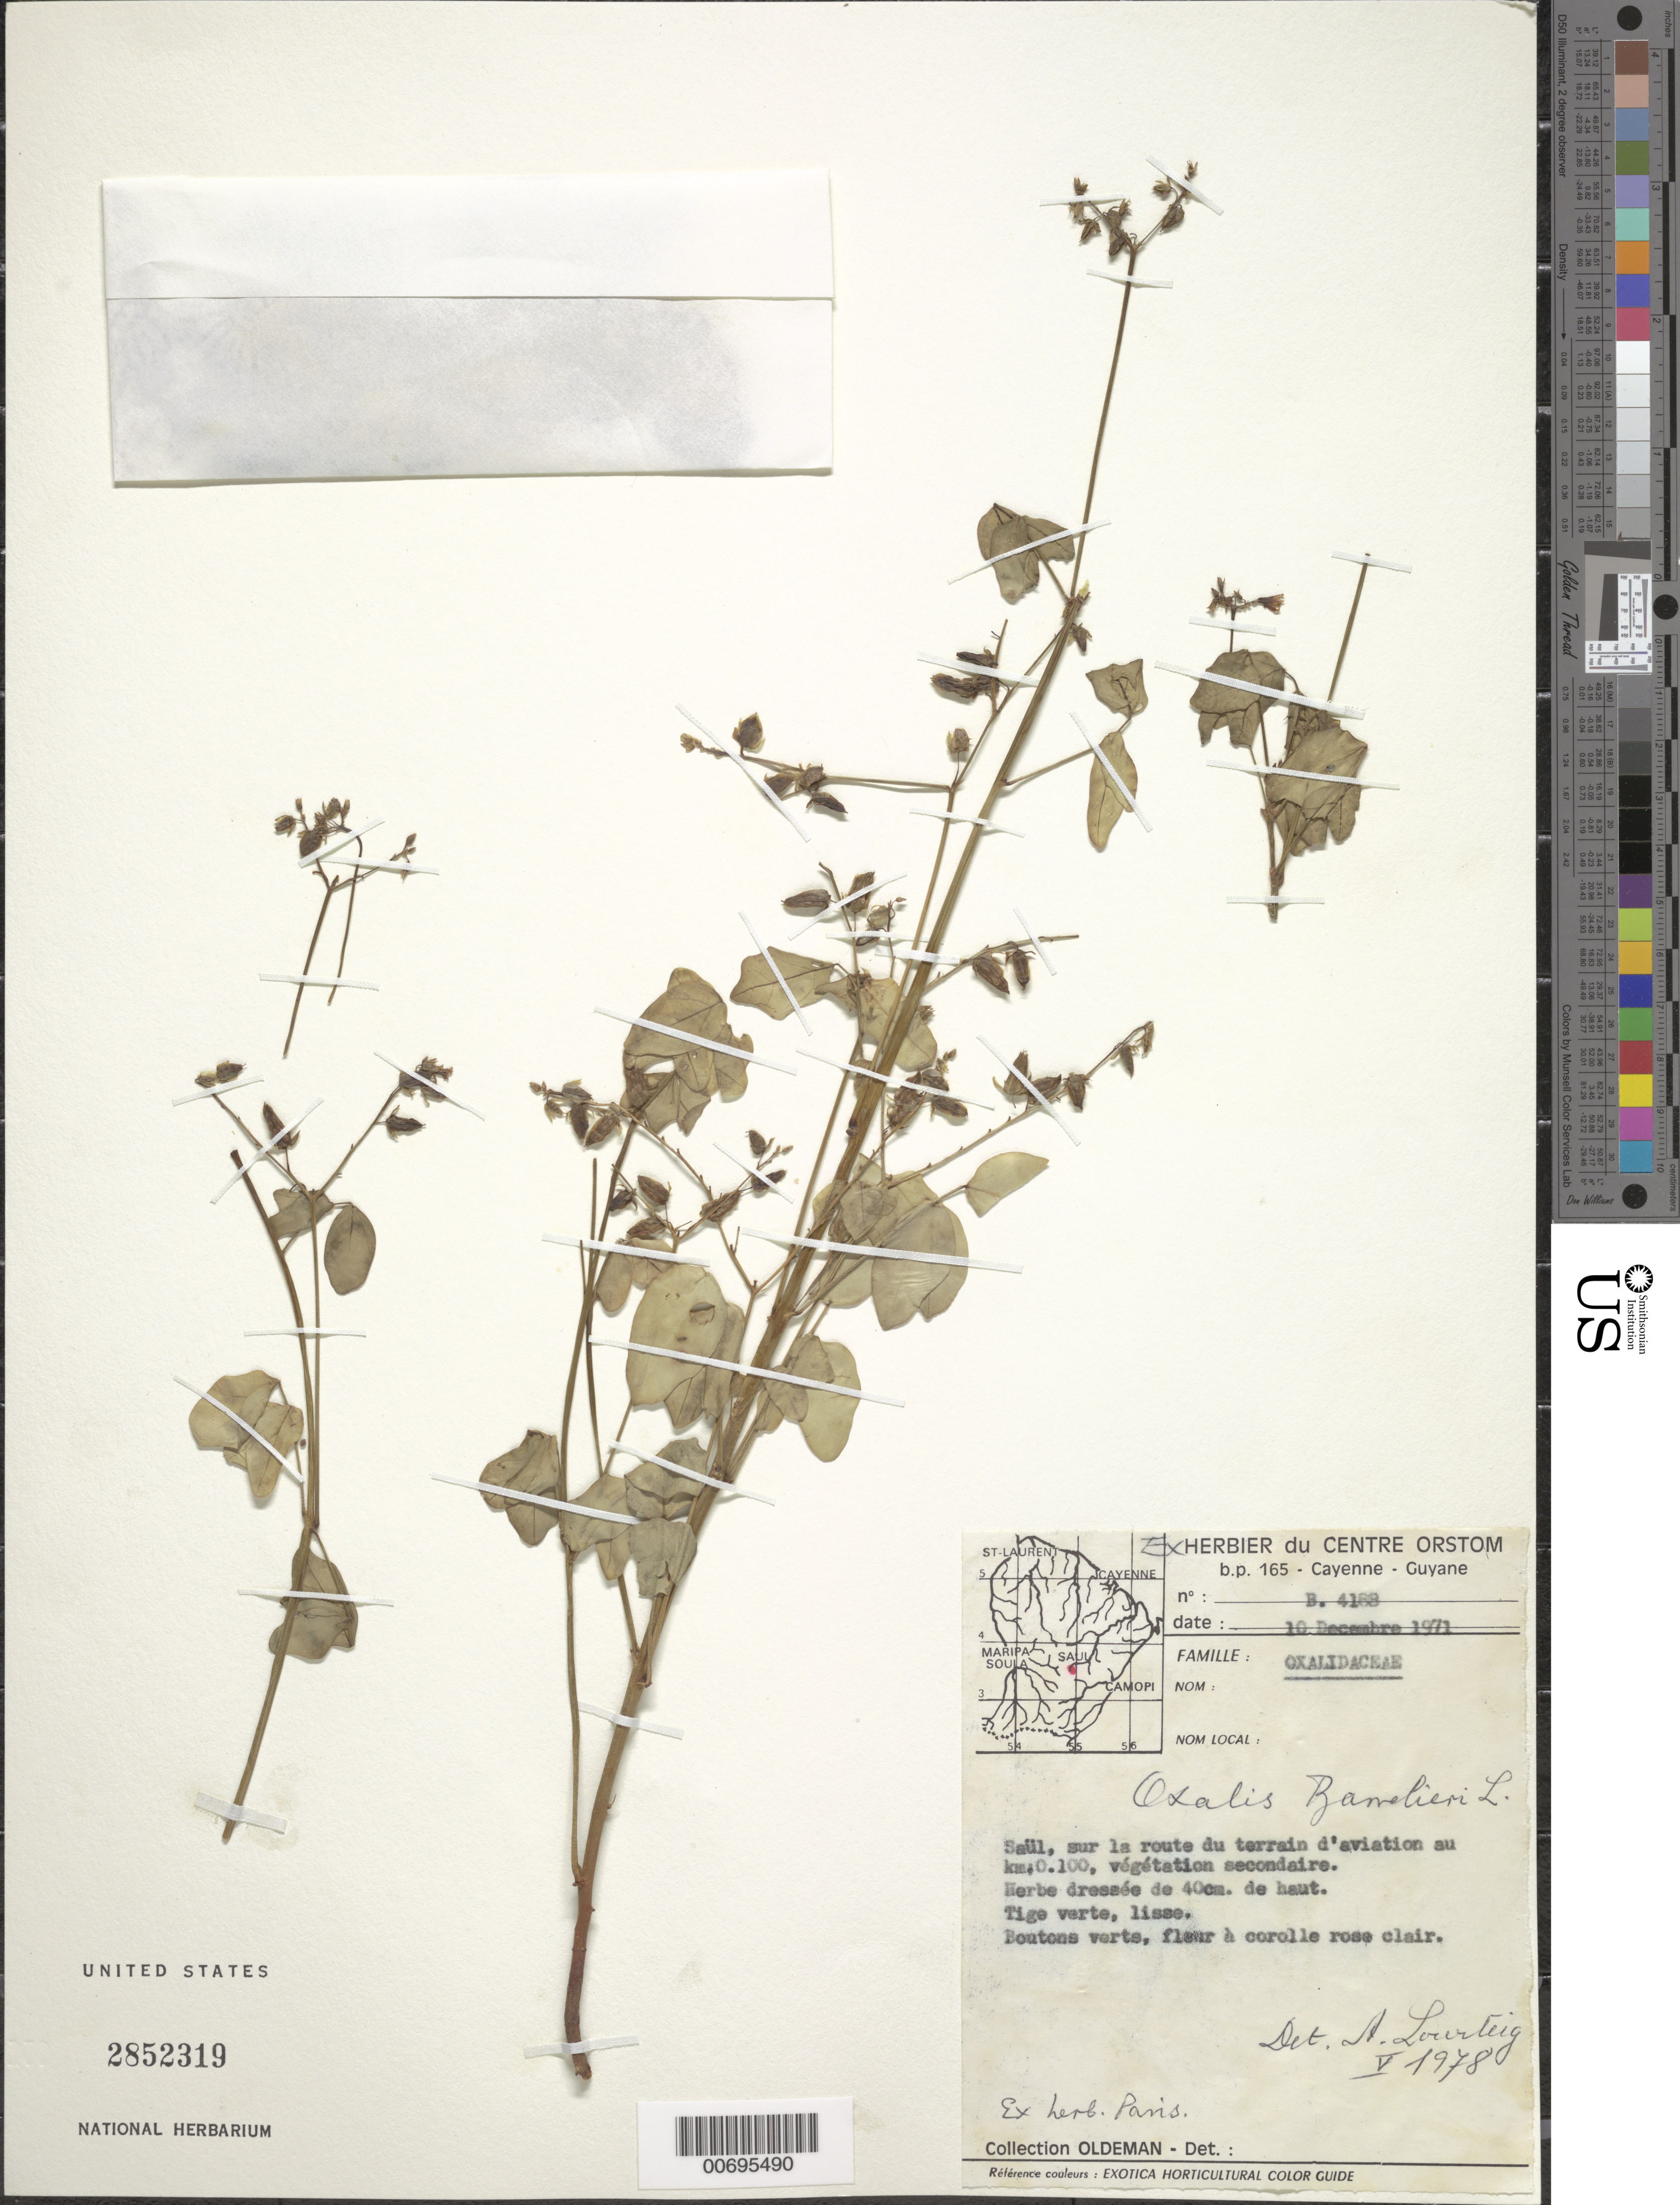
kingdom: Plantae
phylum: Tracheophyta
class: Magnoliopsida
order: Oxalidales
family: Oxalidaceae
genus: Oxalis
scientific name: Oxalis barrelieri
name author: L.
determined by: Lourteig, A.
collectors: R. Oldeman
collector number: B 4188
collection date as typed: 10-Dec-71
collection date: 1971-12-10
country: French Guiana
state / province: Saint-Laurent-du-Maroni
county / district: Saül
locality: Saül, sur la route du terrain d'avaition, km 0.1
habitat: Secondary vegetation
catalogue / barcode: US 2852319